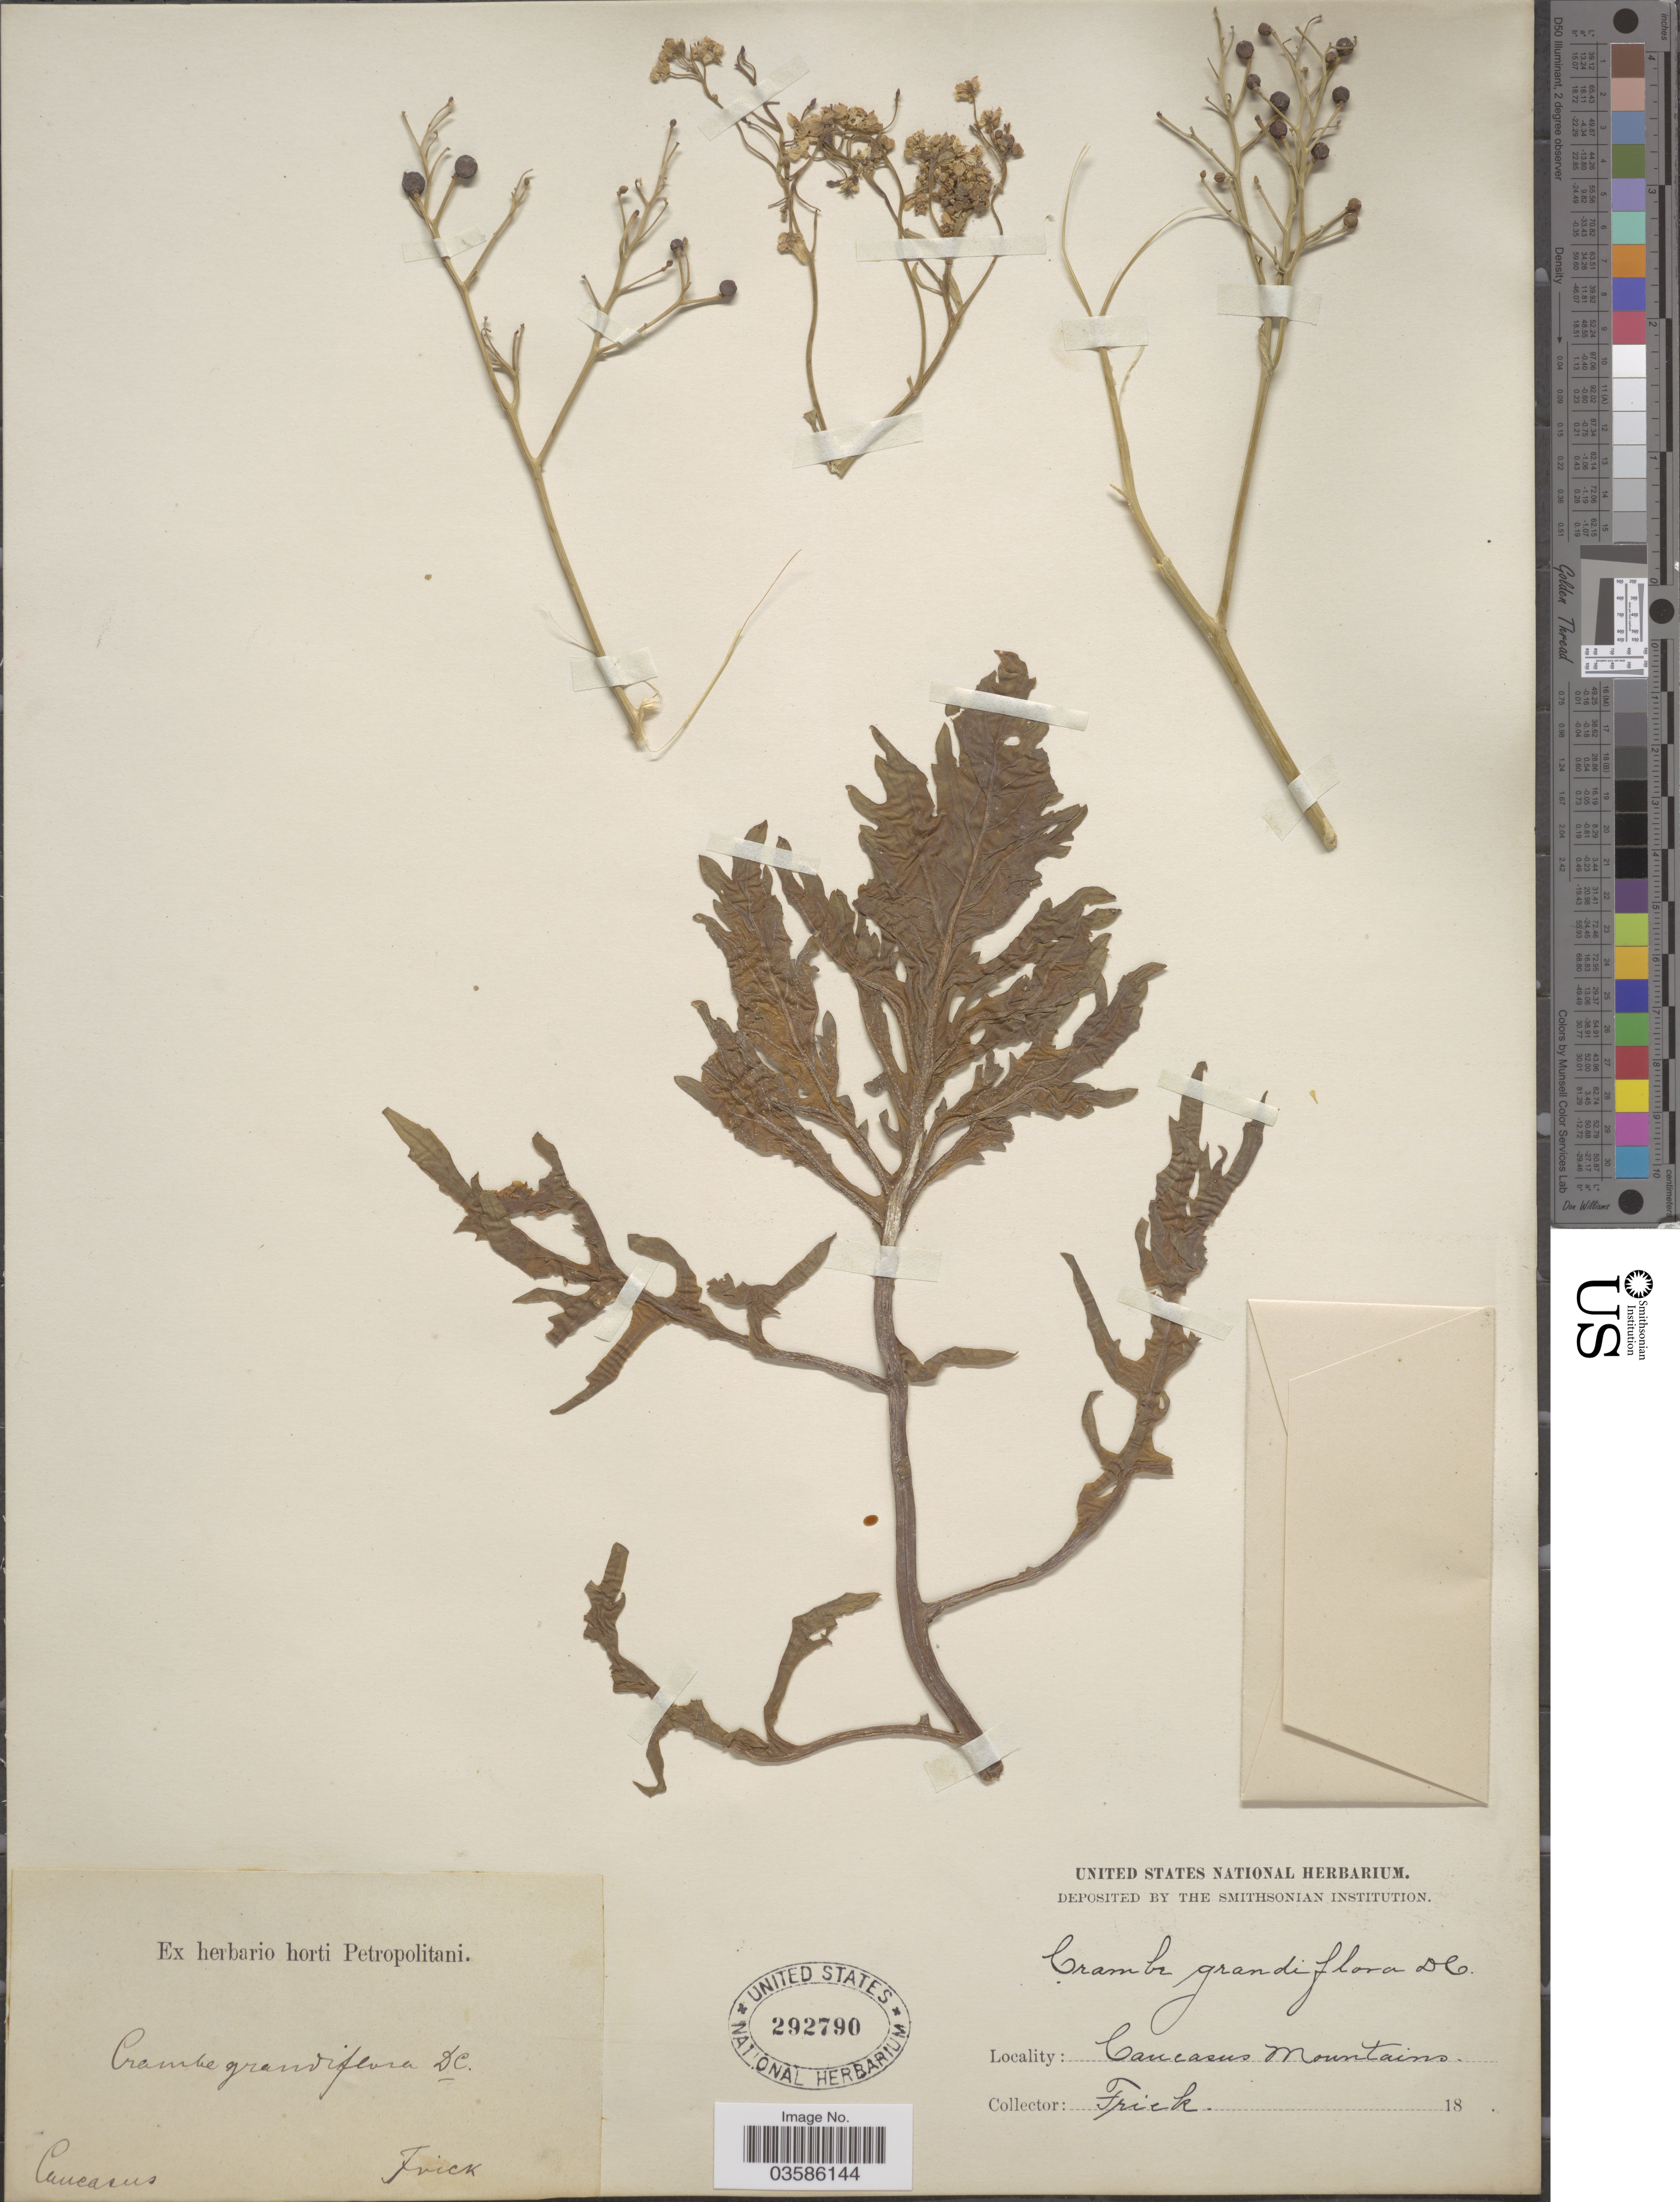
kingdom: Plantae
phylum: Tracheophyta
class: Magnoliopsida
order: Brassicales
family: Brassicaceae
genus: Crambe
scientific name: Crambe grandiflora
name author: DC.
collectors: Frick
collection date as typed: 18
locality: Caucasus Mountains. Caucasus.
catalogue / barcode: US 292790